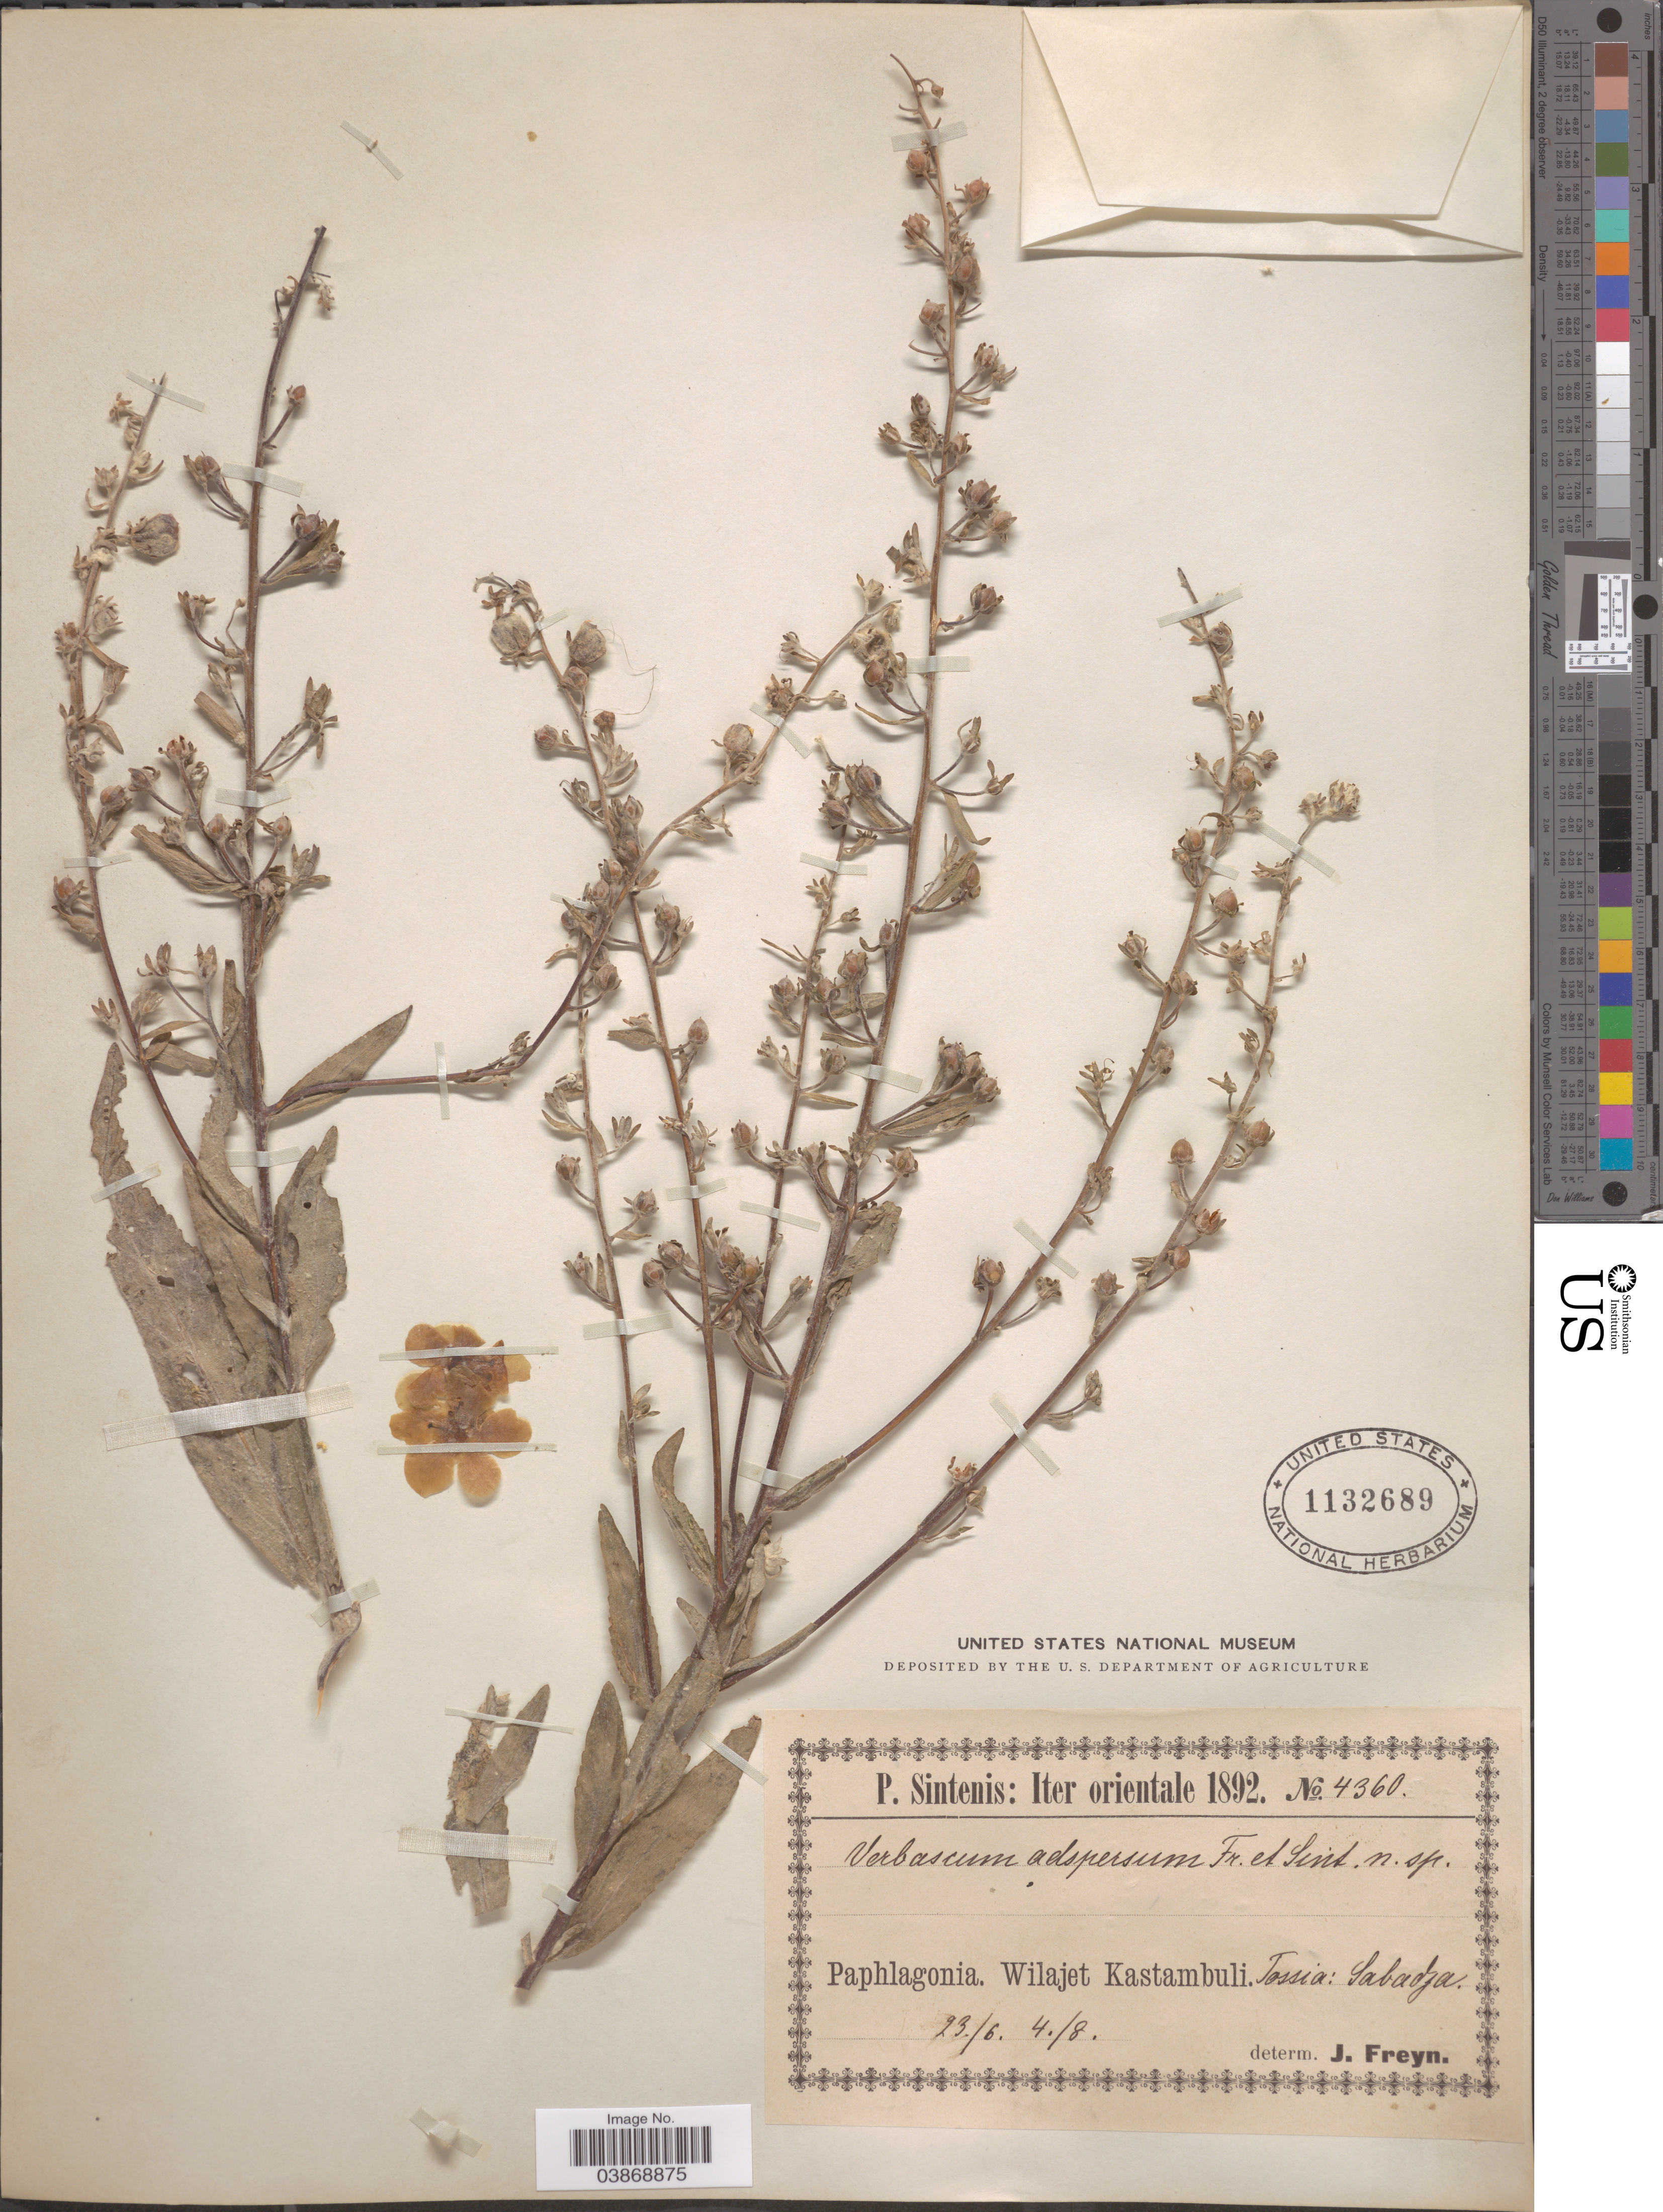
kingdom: Plantae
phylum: Tracheophyta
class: Magnoliopsida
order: Lamiales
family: Scrophulariaceae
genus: Verbascum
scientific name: Verbascum adspersum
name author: Freyn & Sint.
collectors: P. Sintenis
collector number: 4360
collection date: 1892-06-23/1892-08-04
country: Turkey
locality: Paphlagonia. Wilajet Kastambuli. Tossia: Sabadja.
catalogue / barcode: US 1132689